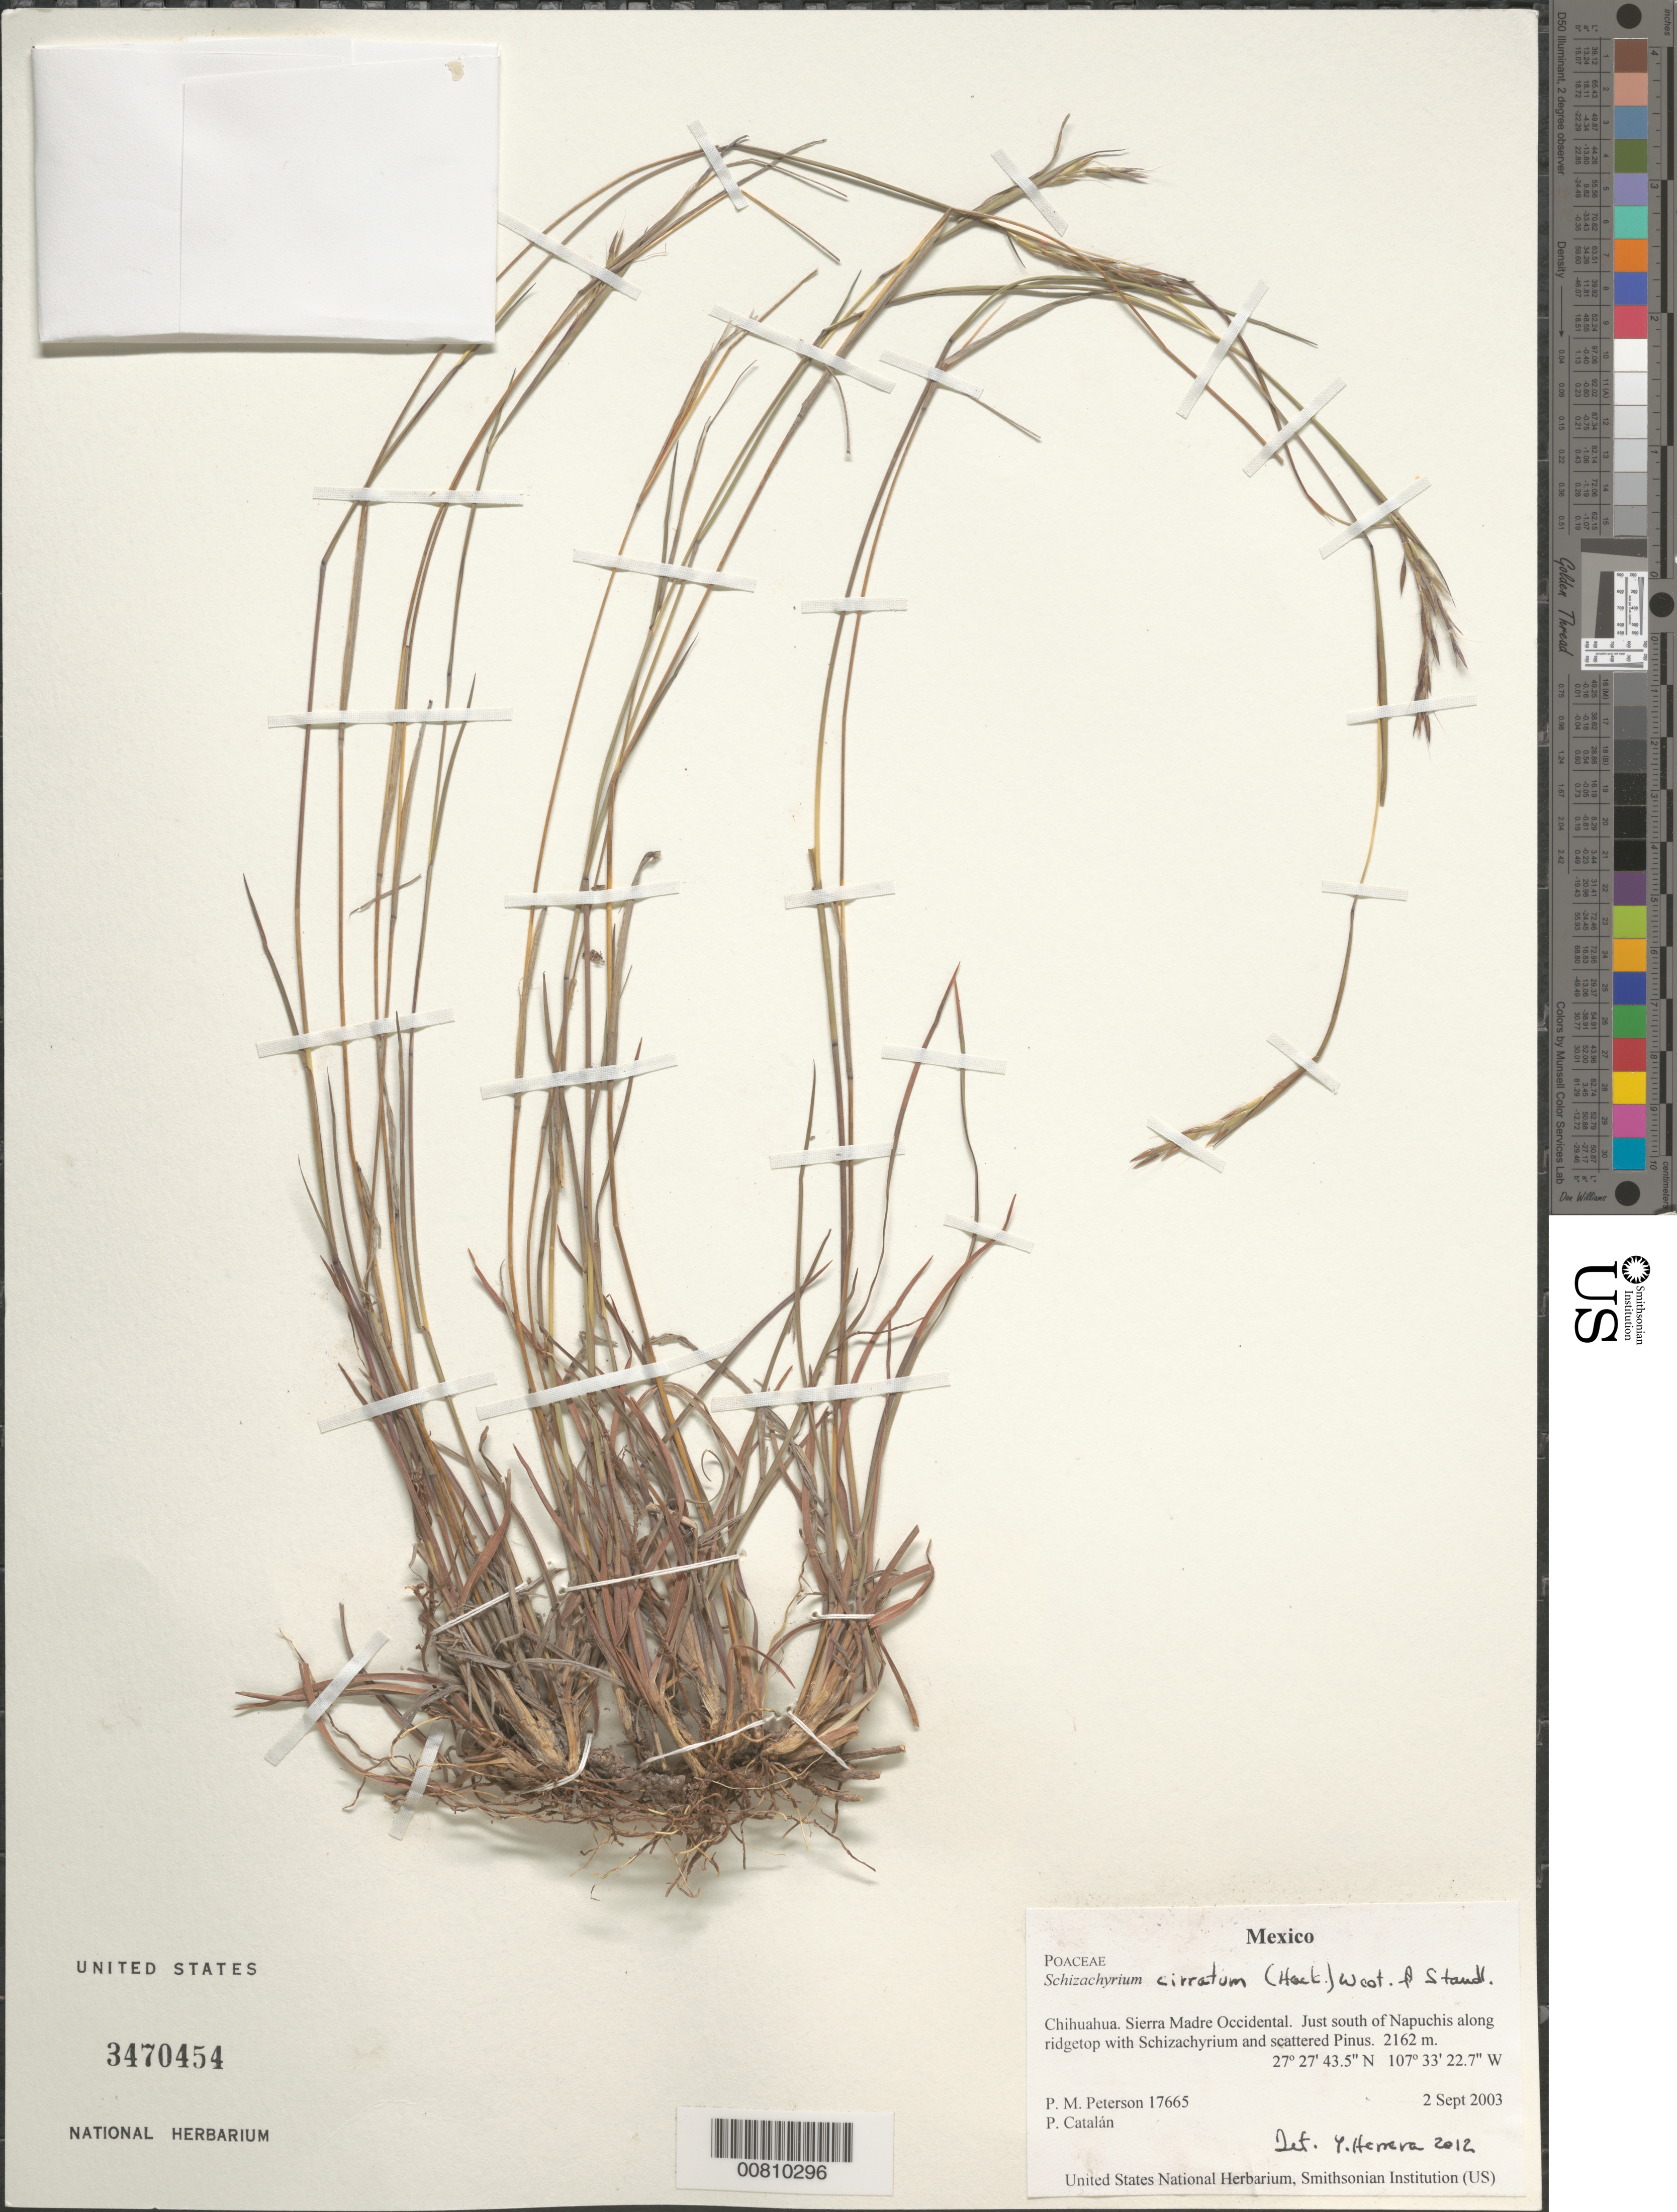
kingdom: Plantae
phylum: Tracheophyta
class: Liliopsida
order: Poales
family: Poaceae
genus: Schizachyrium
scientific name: Schizachyrium cirratum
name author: (Hack.) Wooton & Standl.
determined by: Herrera Arrieta, Y., (CIIDIR), Instituto Politecnico Nacional (MEXICO)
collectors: P. M. Peterson & P. Catalán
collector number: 17665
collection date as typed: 02 Sep 2003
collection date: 2003-09-02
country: Mexico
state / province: Chihuahua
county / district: Sierra Madre Occidental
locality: Just south of Napuchis along ridgetop with Schizachyrium and scattered Pinus.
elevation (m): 2162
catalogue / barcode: US 3470454